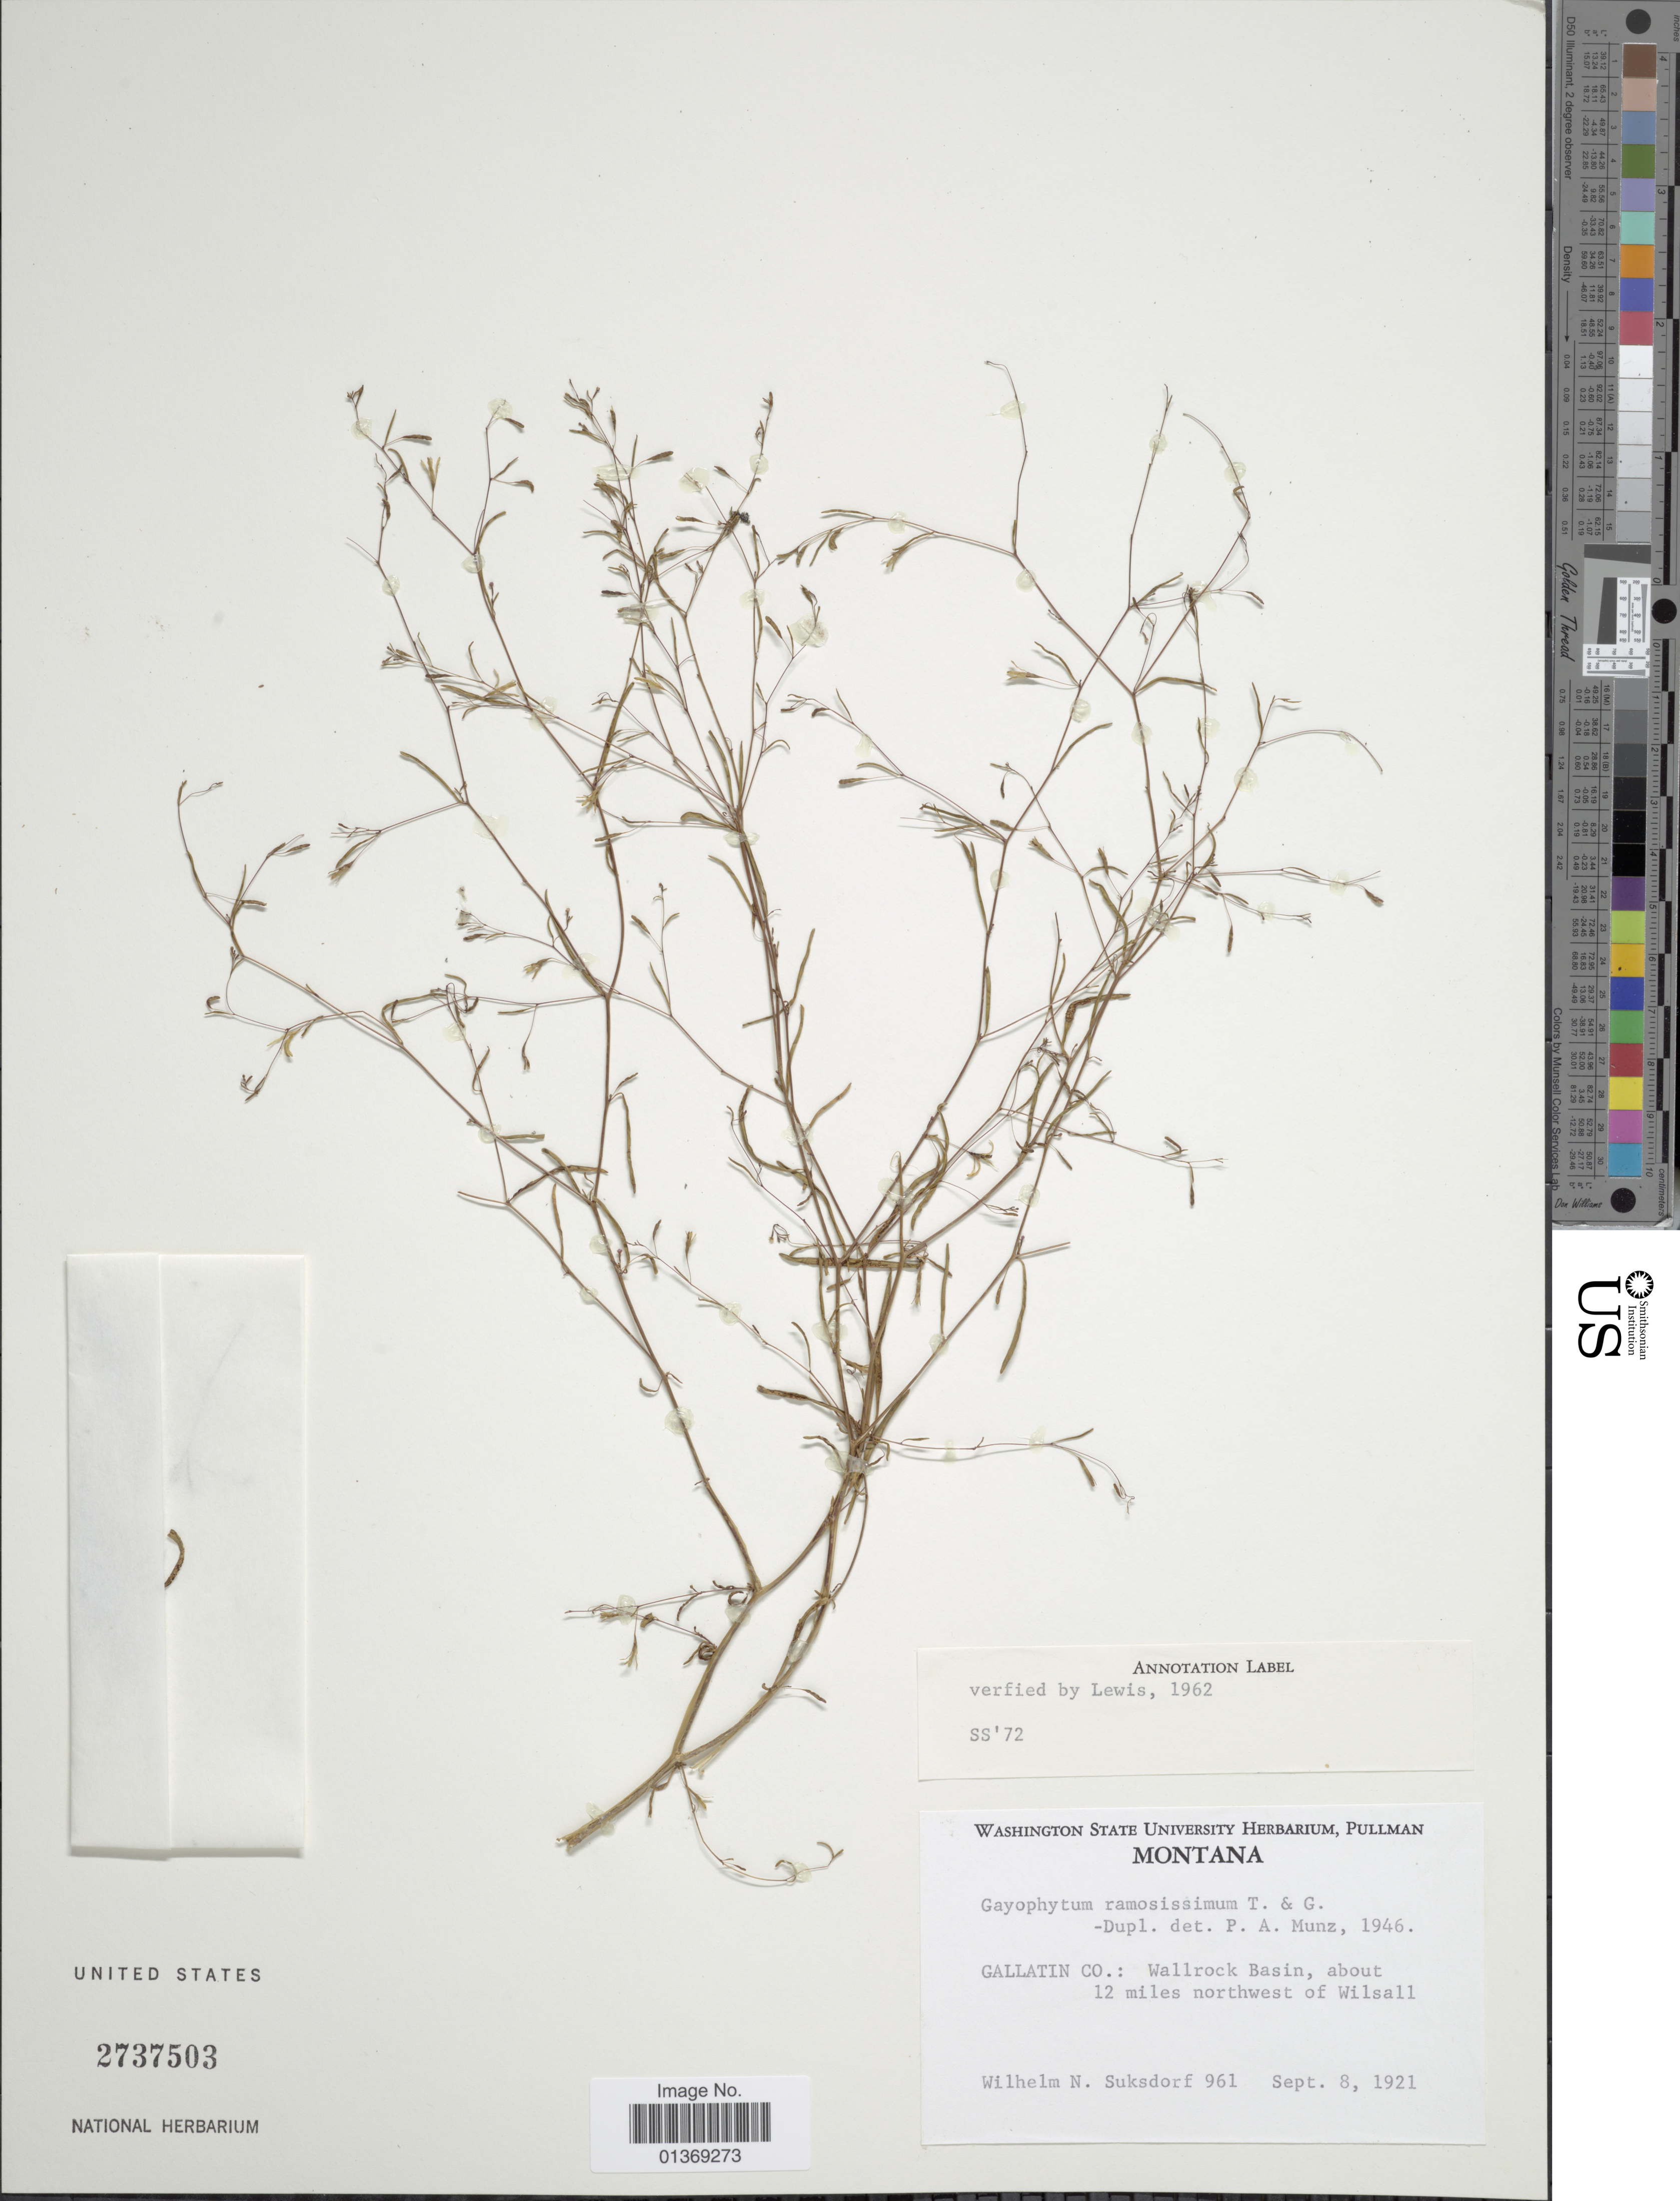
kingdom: Plantae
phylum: Tracheophyta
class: Magnoliopsida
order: Myrtales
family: Onagraceae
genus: Gayophytum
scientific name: Gayophytum ramosissimum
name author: Torr. & A. Gray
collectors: W. N. Suksdorf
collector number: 961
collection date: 1921-09-08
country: United States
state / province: Montana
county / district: Gallatin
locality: Wallrock Basin, about 12 miles NW of Wilsall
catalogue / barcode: US 2737503